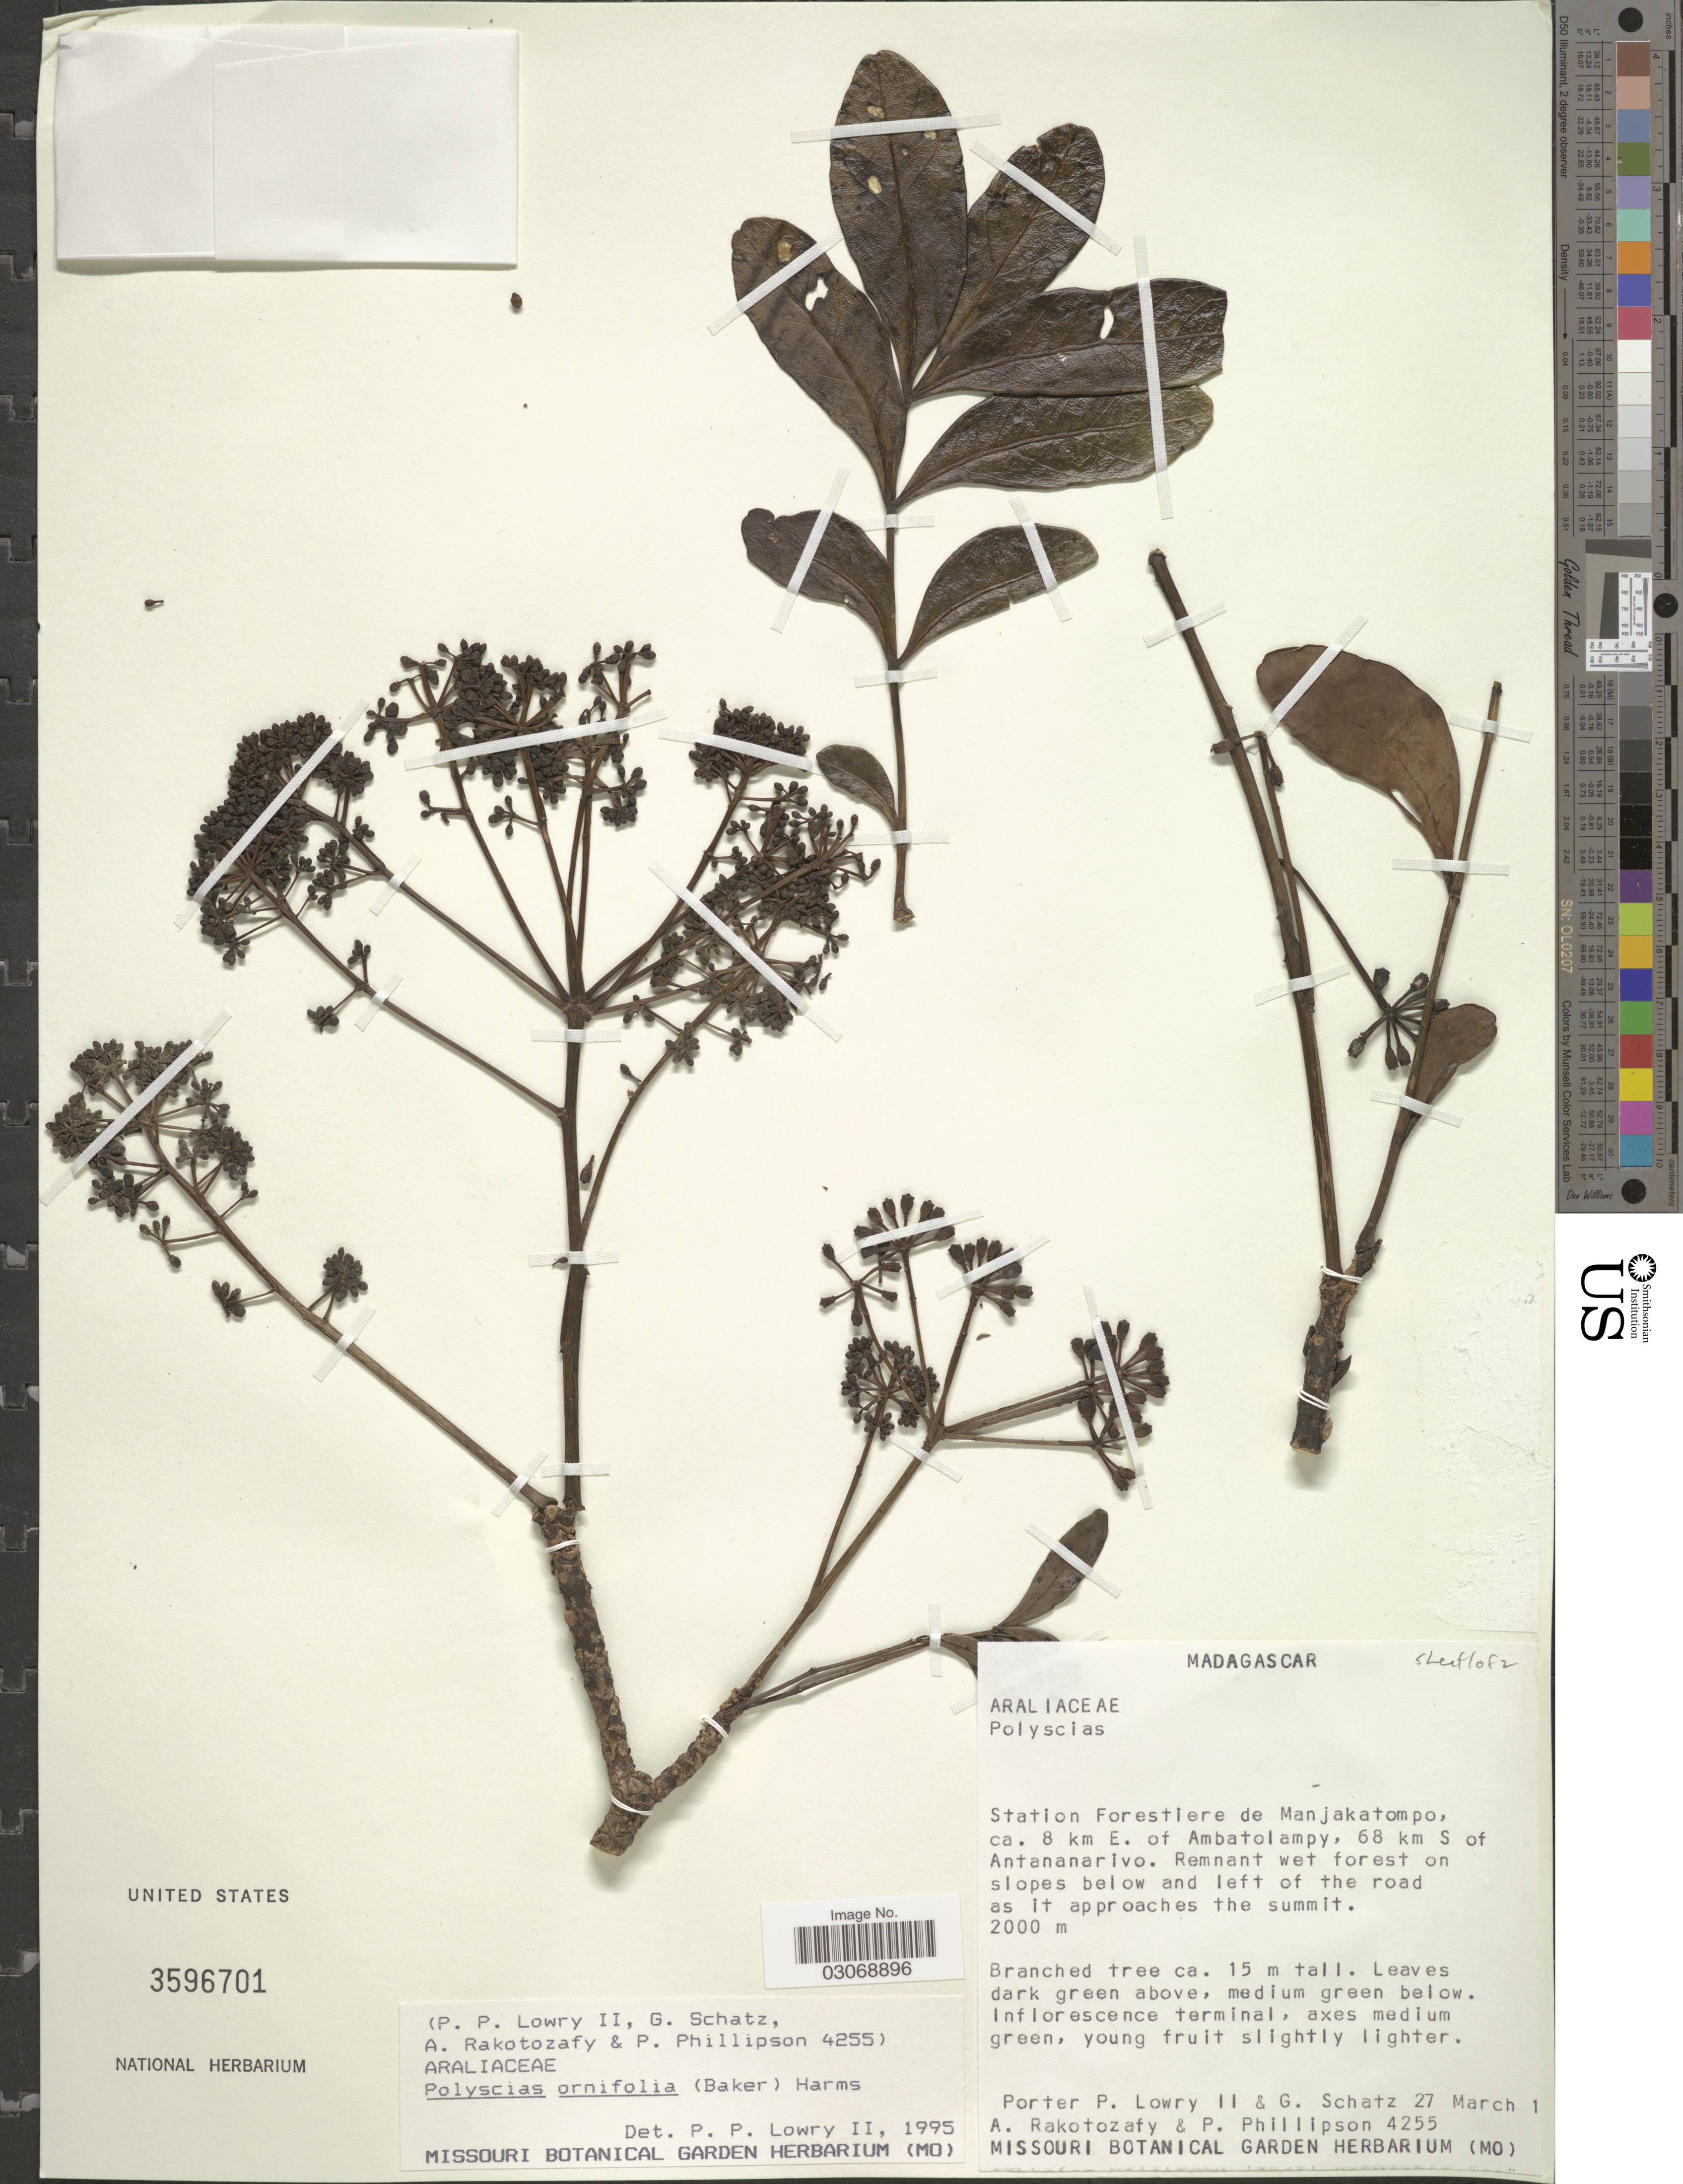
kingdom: Plantae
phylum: Tracheophyta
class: Magnoliopsida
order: Apiales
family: Araliaceae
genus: Polyscias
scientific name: Polyscias ornifolia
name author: (Baker) Harms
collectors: P. P. Lowry, G. C. Schatz, A. Rakotozafy & P. B. Phillipson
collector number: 4255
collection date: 1995-03-27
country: Madagascar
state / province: Vakinankaratra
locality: Station Forestiere de Manjakatompo, ca. 8 km. E. of Ambatolampy, 68 km S of Antananarivo.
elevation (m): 2000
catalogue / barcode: US 3596701